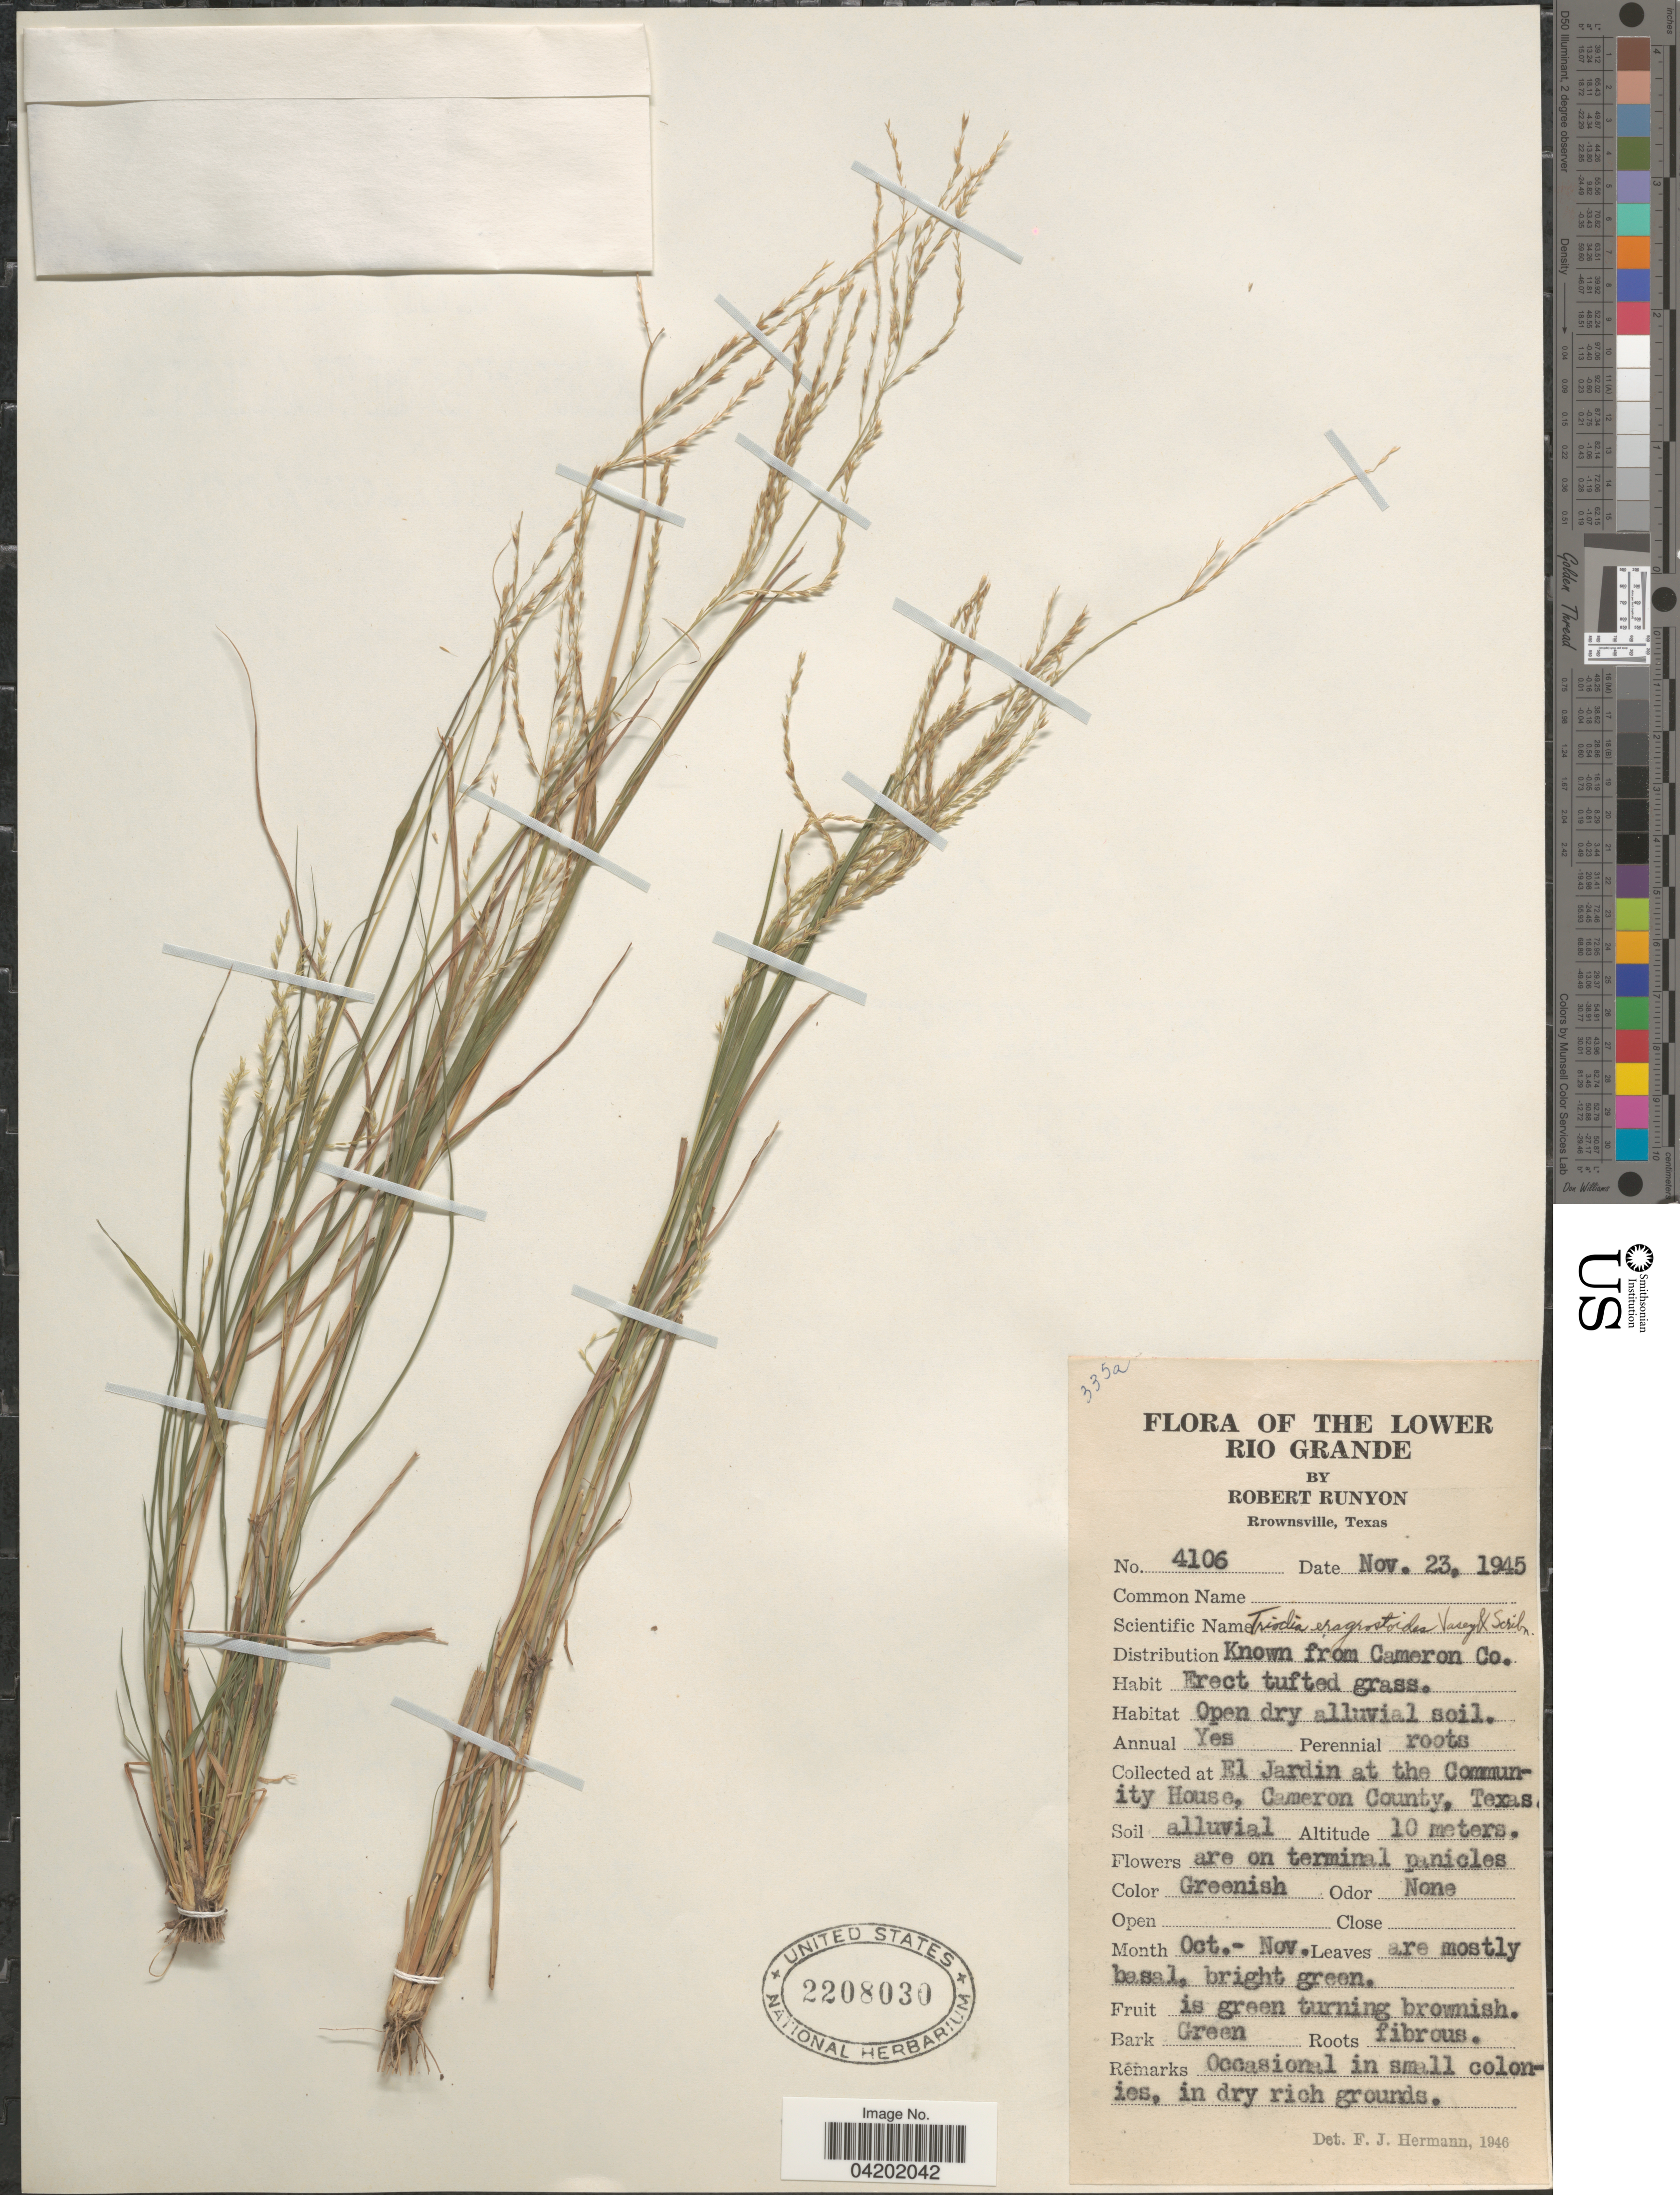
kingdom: Plantae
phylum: Tracheophyta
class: Liliopsida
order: Poales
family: Poaceae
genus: Triplasiella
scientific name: Triplasiella eragrostoides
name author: (Vasey & Scribn.) P.M. Peterson & Romasch.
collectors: R. Runyon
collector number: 4106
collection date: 1945-11-23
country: United States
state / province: Texas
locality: Lower Rio Grande. El Jardin at the Community House, Cameron County.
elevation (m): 10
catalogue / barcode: US 2208030